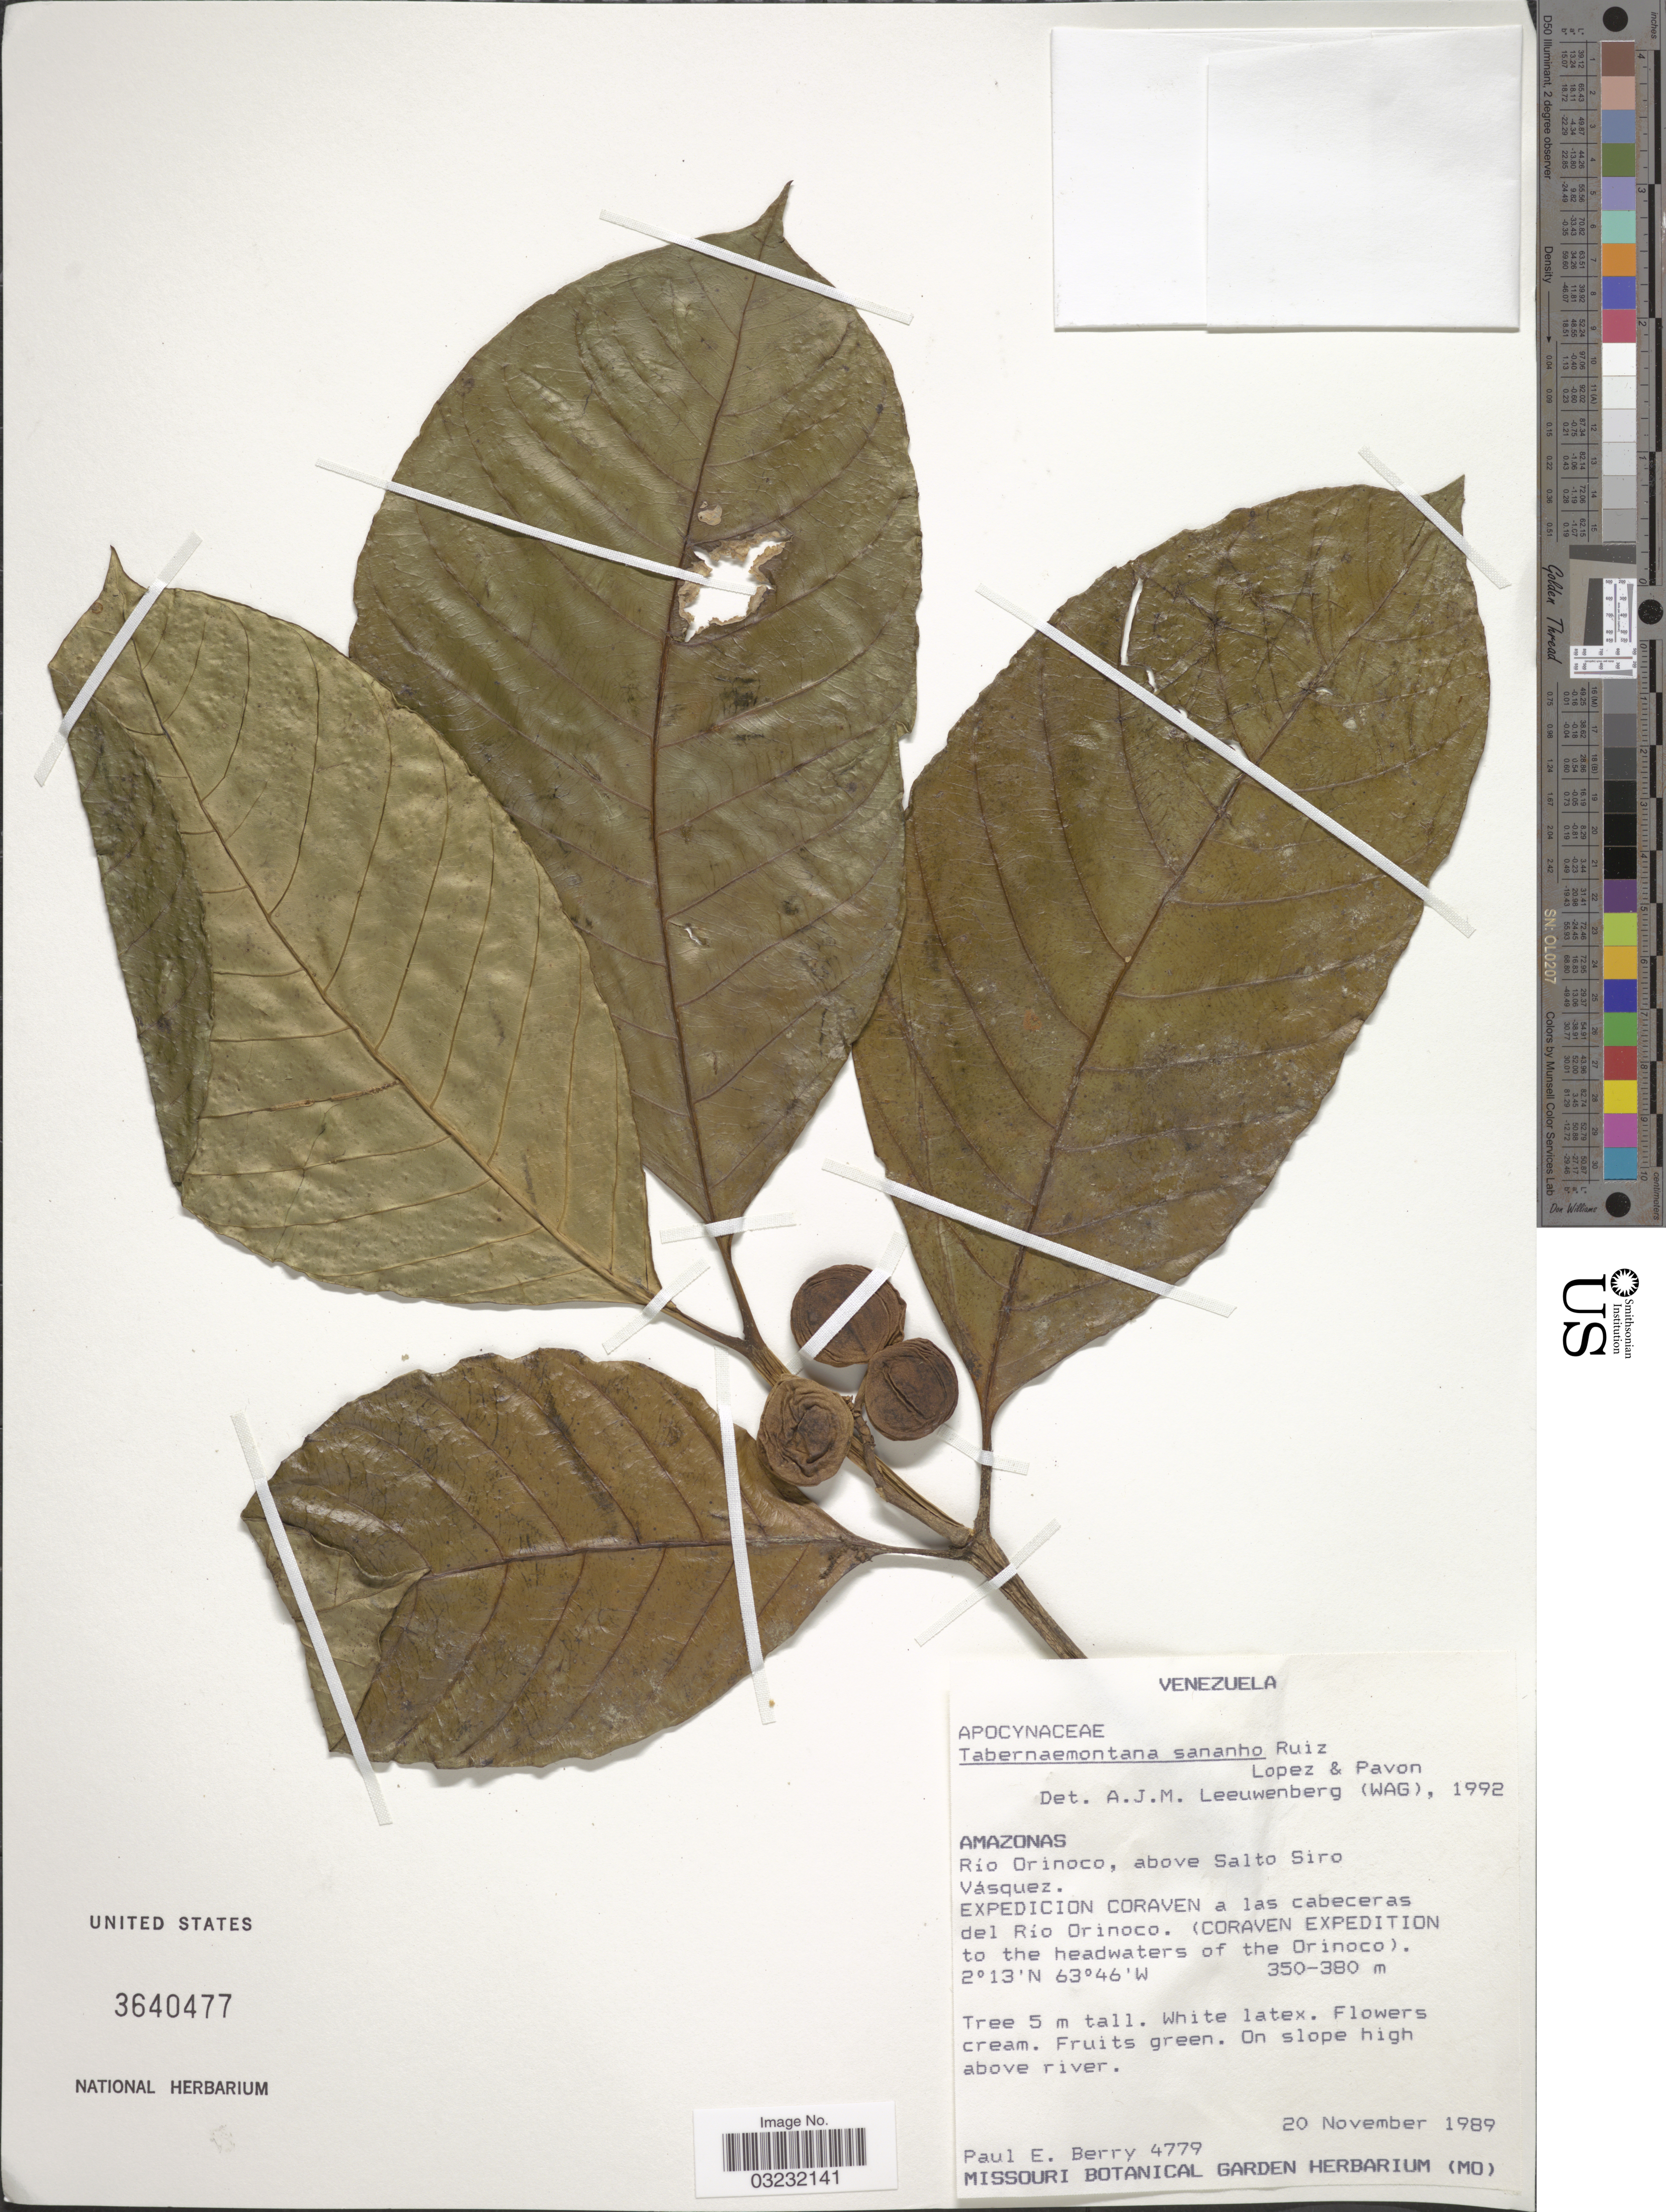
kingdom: Plantae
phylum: Tracheophyta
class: Magnoliopsida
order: Gentianales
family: Apocynaceae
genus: Tabernaemontana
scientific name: Tabernaemontana sananho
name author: Ruiz & Pav.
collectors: P. E. Berry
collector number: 4779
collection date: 1989-11-20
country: Venezuela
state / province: Amazonas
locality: Río Orinoco, above Salto Siro Vásquez.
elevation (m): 350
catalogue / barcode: US 3640477